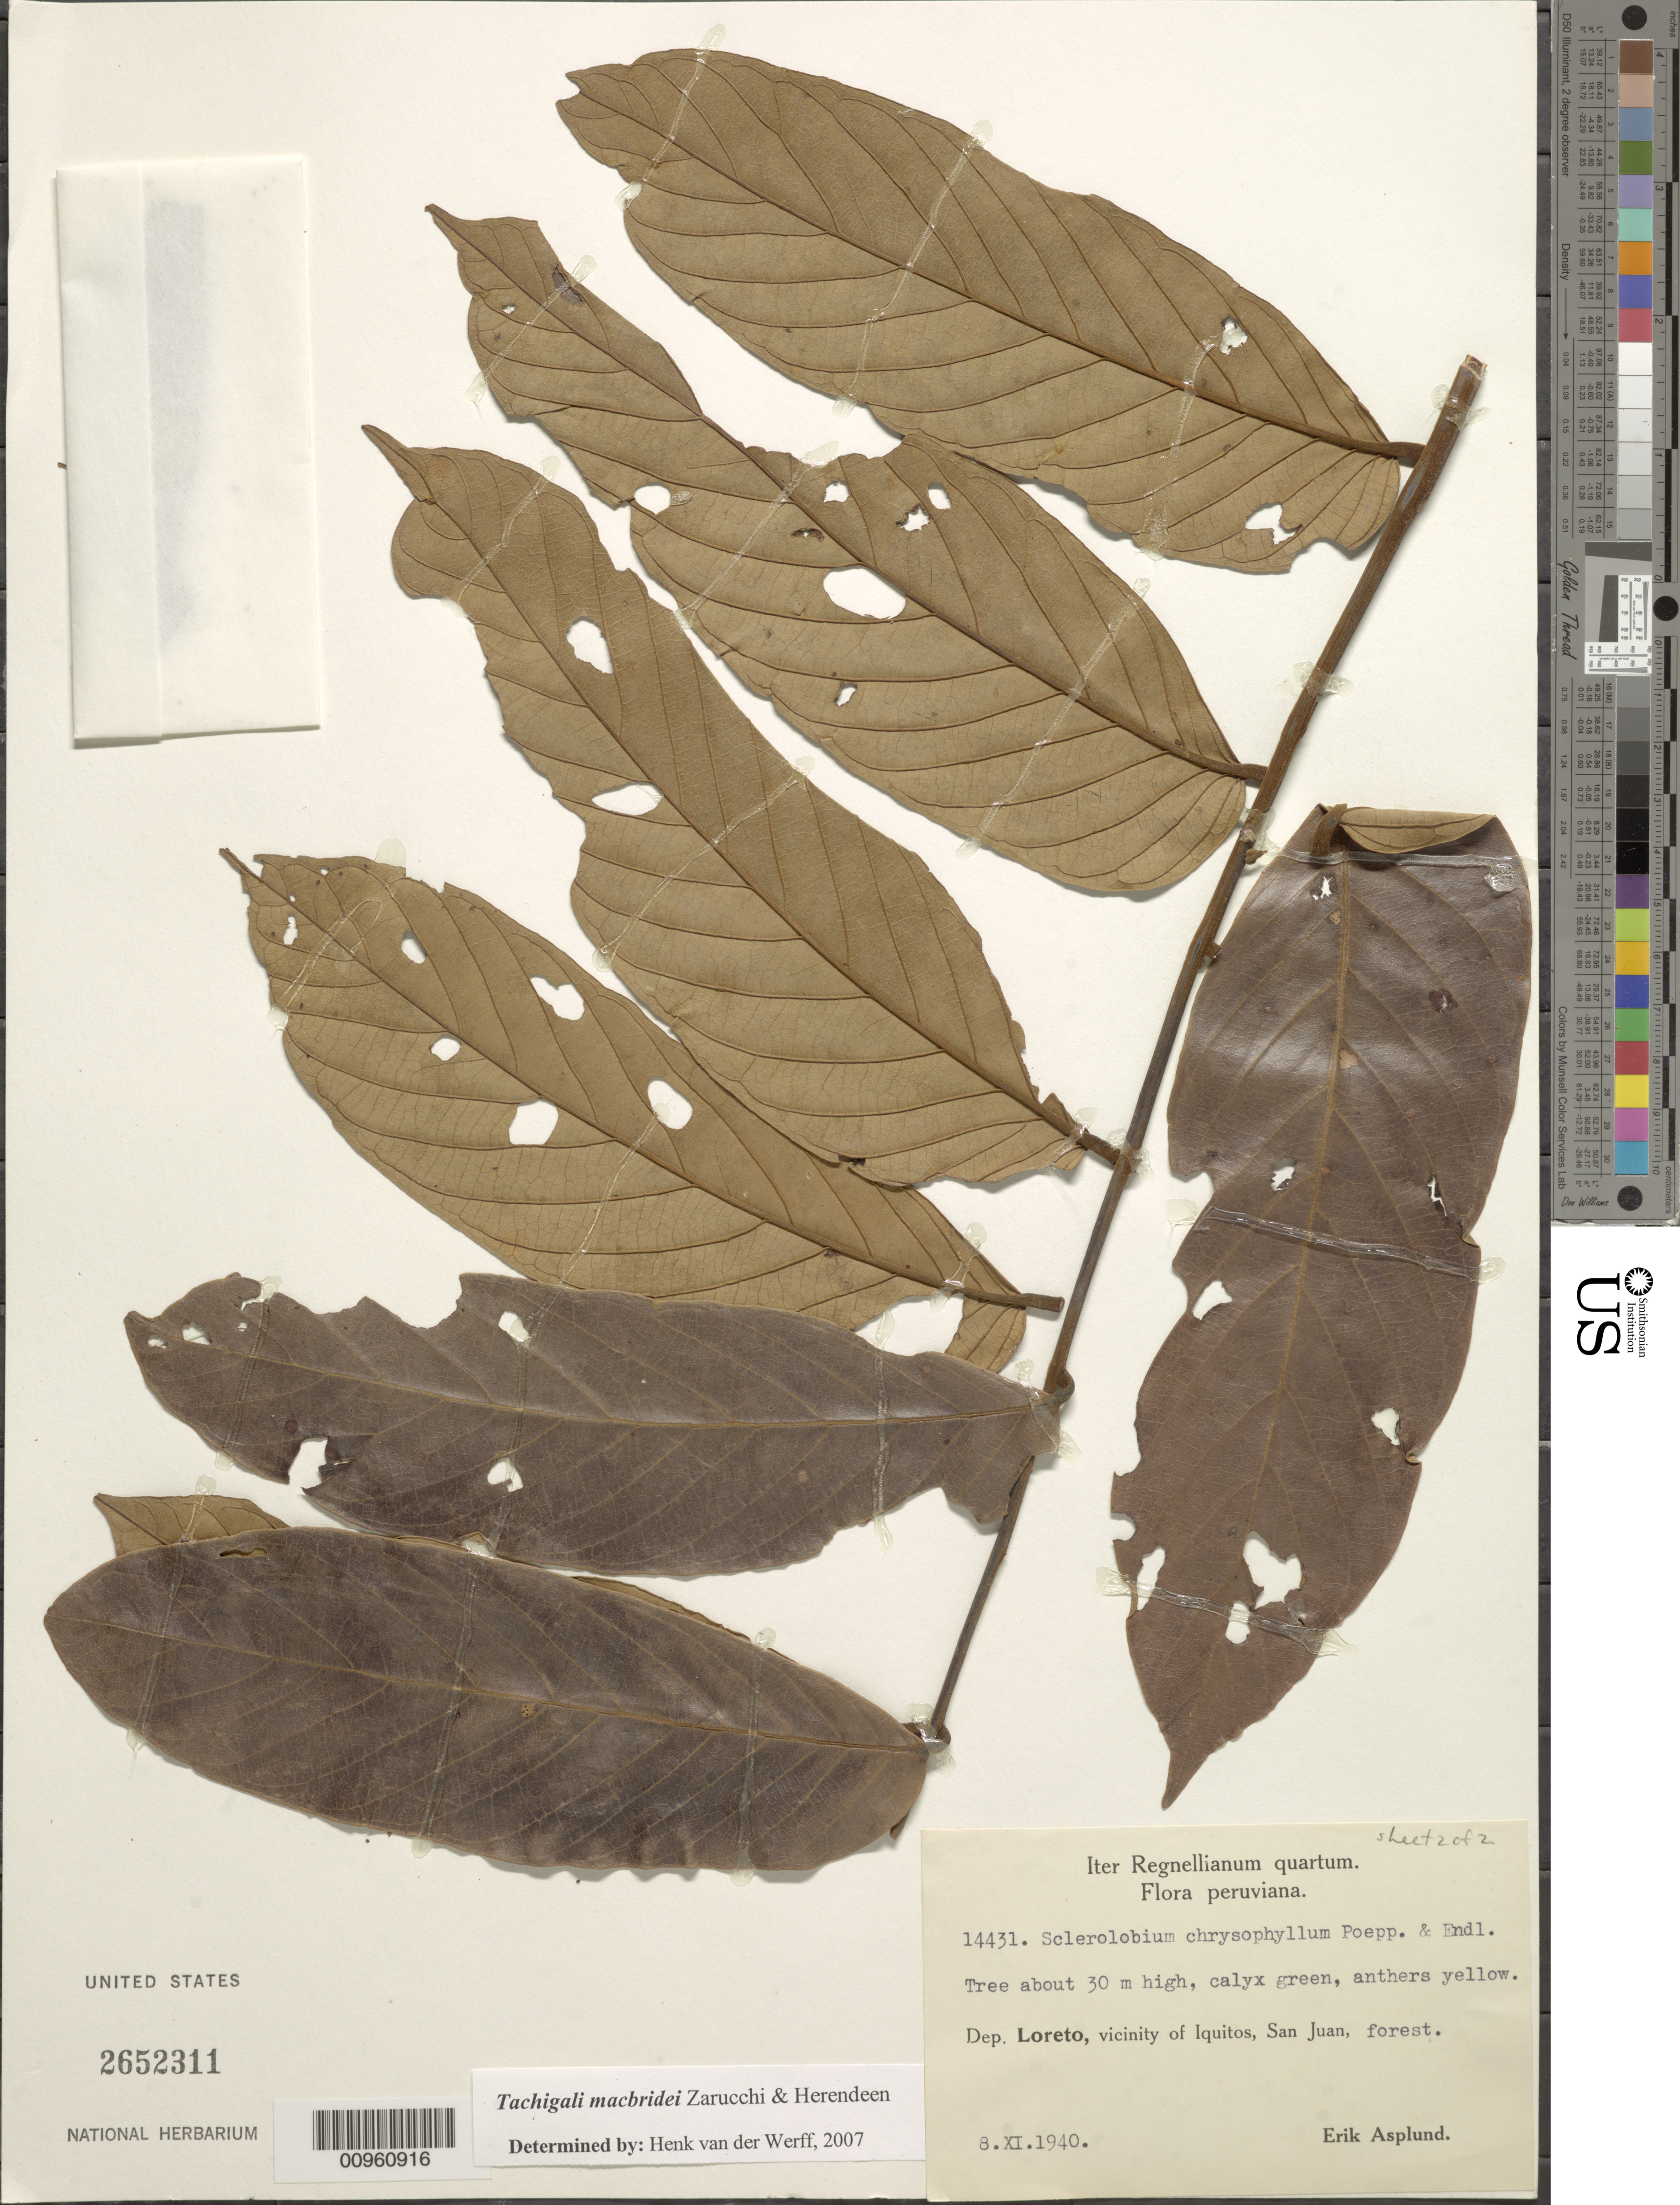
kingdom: Plantae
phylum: Tracheophyta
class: Magnoliopsida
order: Fabales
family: Fabaceae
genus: Tachigali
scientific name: Tachigali macbridei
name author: Zarucchi & Herend.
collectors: E. Asplund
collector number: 14431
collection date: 1940-11-08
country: Peru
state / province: Loreto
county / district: Maynas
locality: San Juan, vicinity of Iquitos, Dep. Loreto, Flora Peruviana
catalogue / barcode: US 2652311